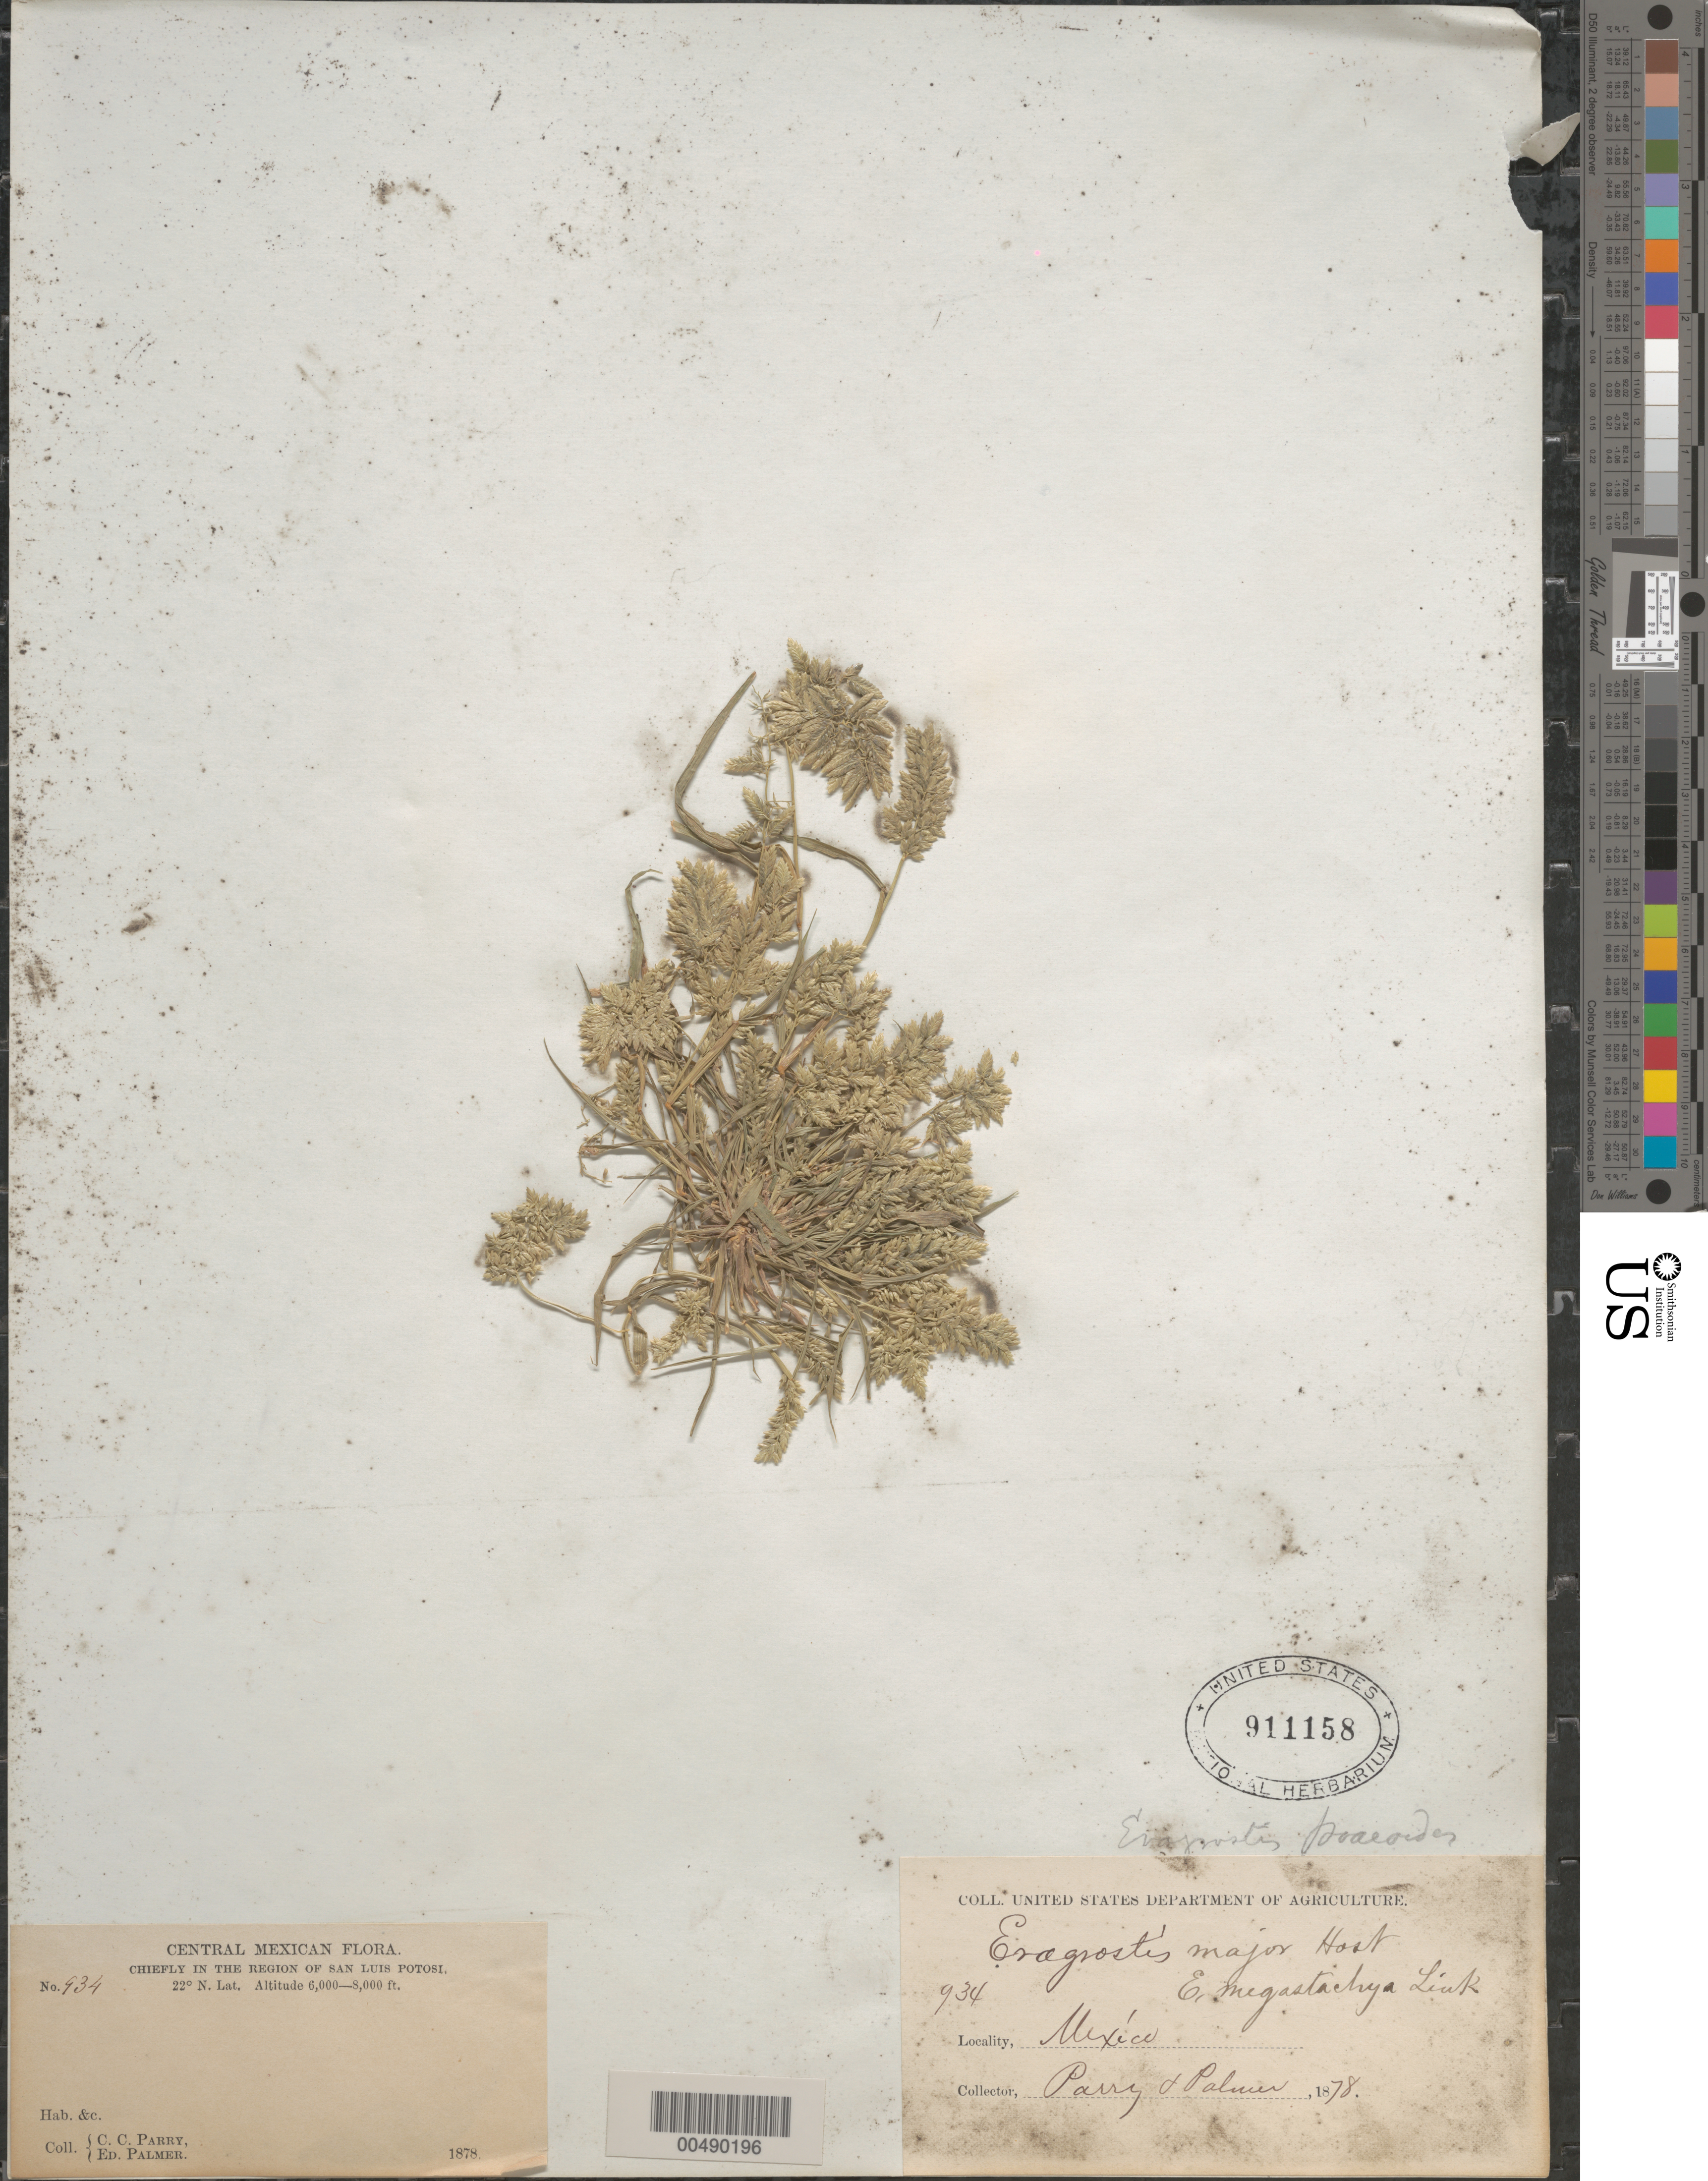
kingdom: Plantae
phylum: Tracheophyta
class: Liliopsida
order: Poales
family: Poaceae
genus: Eragrostis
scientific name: Eragrostis cilianensis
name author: (Bellardi) Vignolo ex Janch.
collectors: E. Palmer & C. C. Parry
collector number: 934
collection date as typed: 1878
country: Mexico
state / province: San Luis Potosi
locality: Chiefly in the region of San Luis Potosi (lat/long recorded as: lat=22:0:0:N long=:::W)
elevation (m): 1829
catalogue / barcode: US 911158